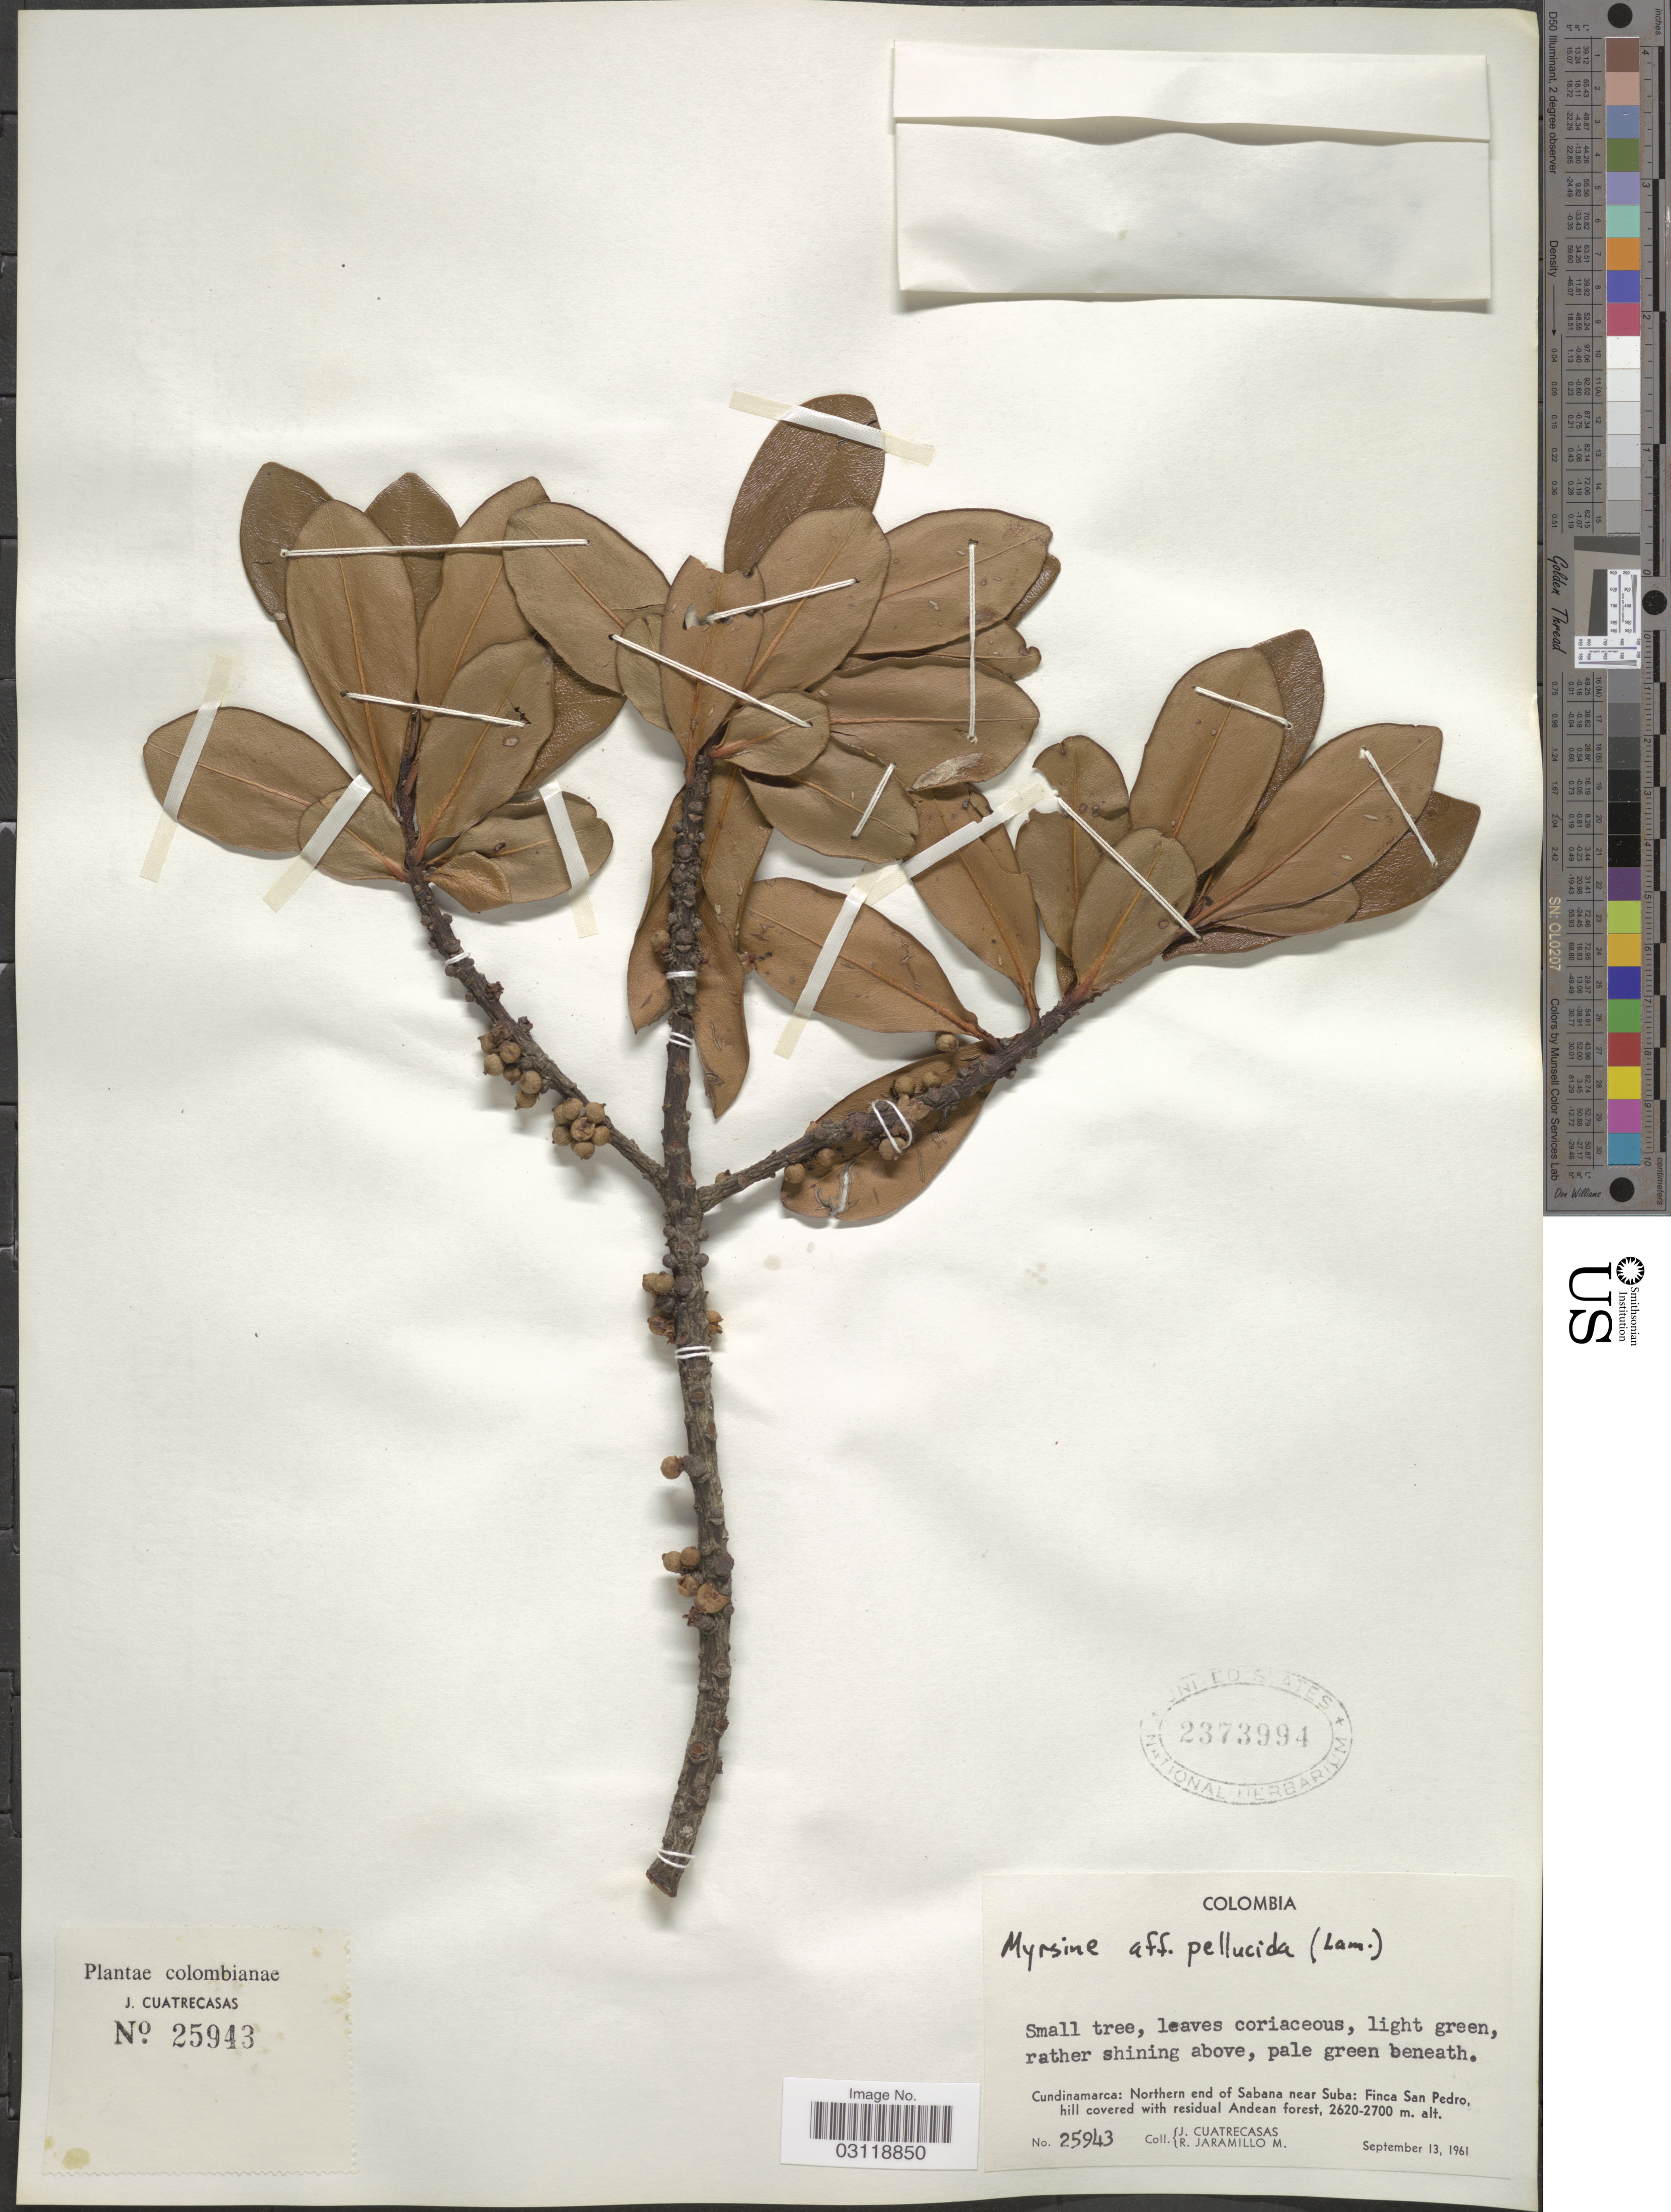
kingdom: Plantae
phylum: Tracheophyta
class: Magnoliopsida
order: Ericales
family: Primulaceae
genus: Rapanea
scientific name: Rapanea sp.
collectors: J. Cuatrecasas & R. Jaramillo M.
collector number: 25943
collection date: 1961-09-13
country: Colombia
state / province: Cundinamarca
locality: Northern end of Sabana near Suba: Finca San Pedro.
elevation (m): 2620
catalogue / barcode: US 2373994